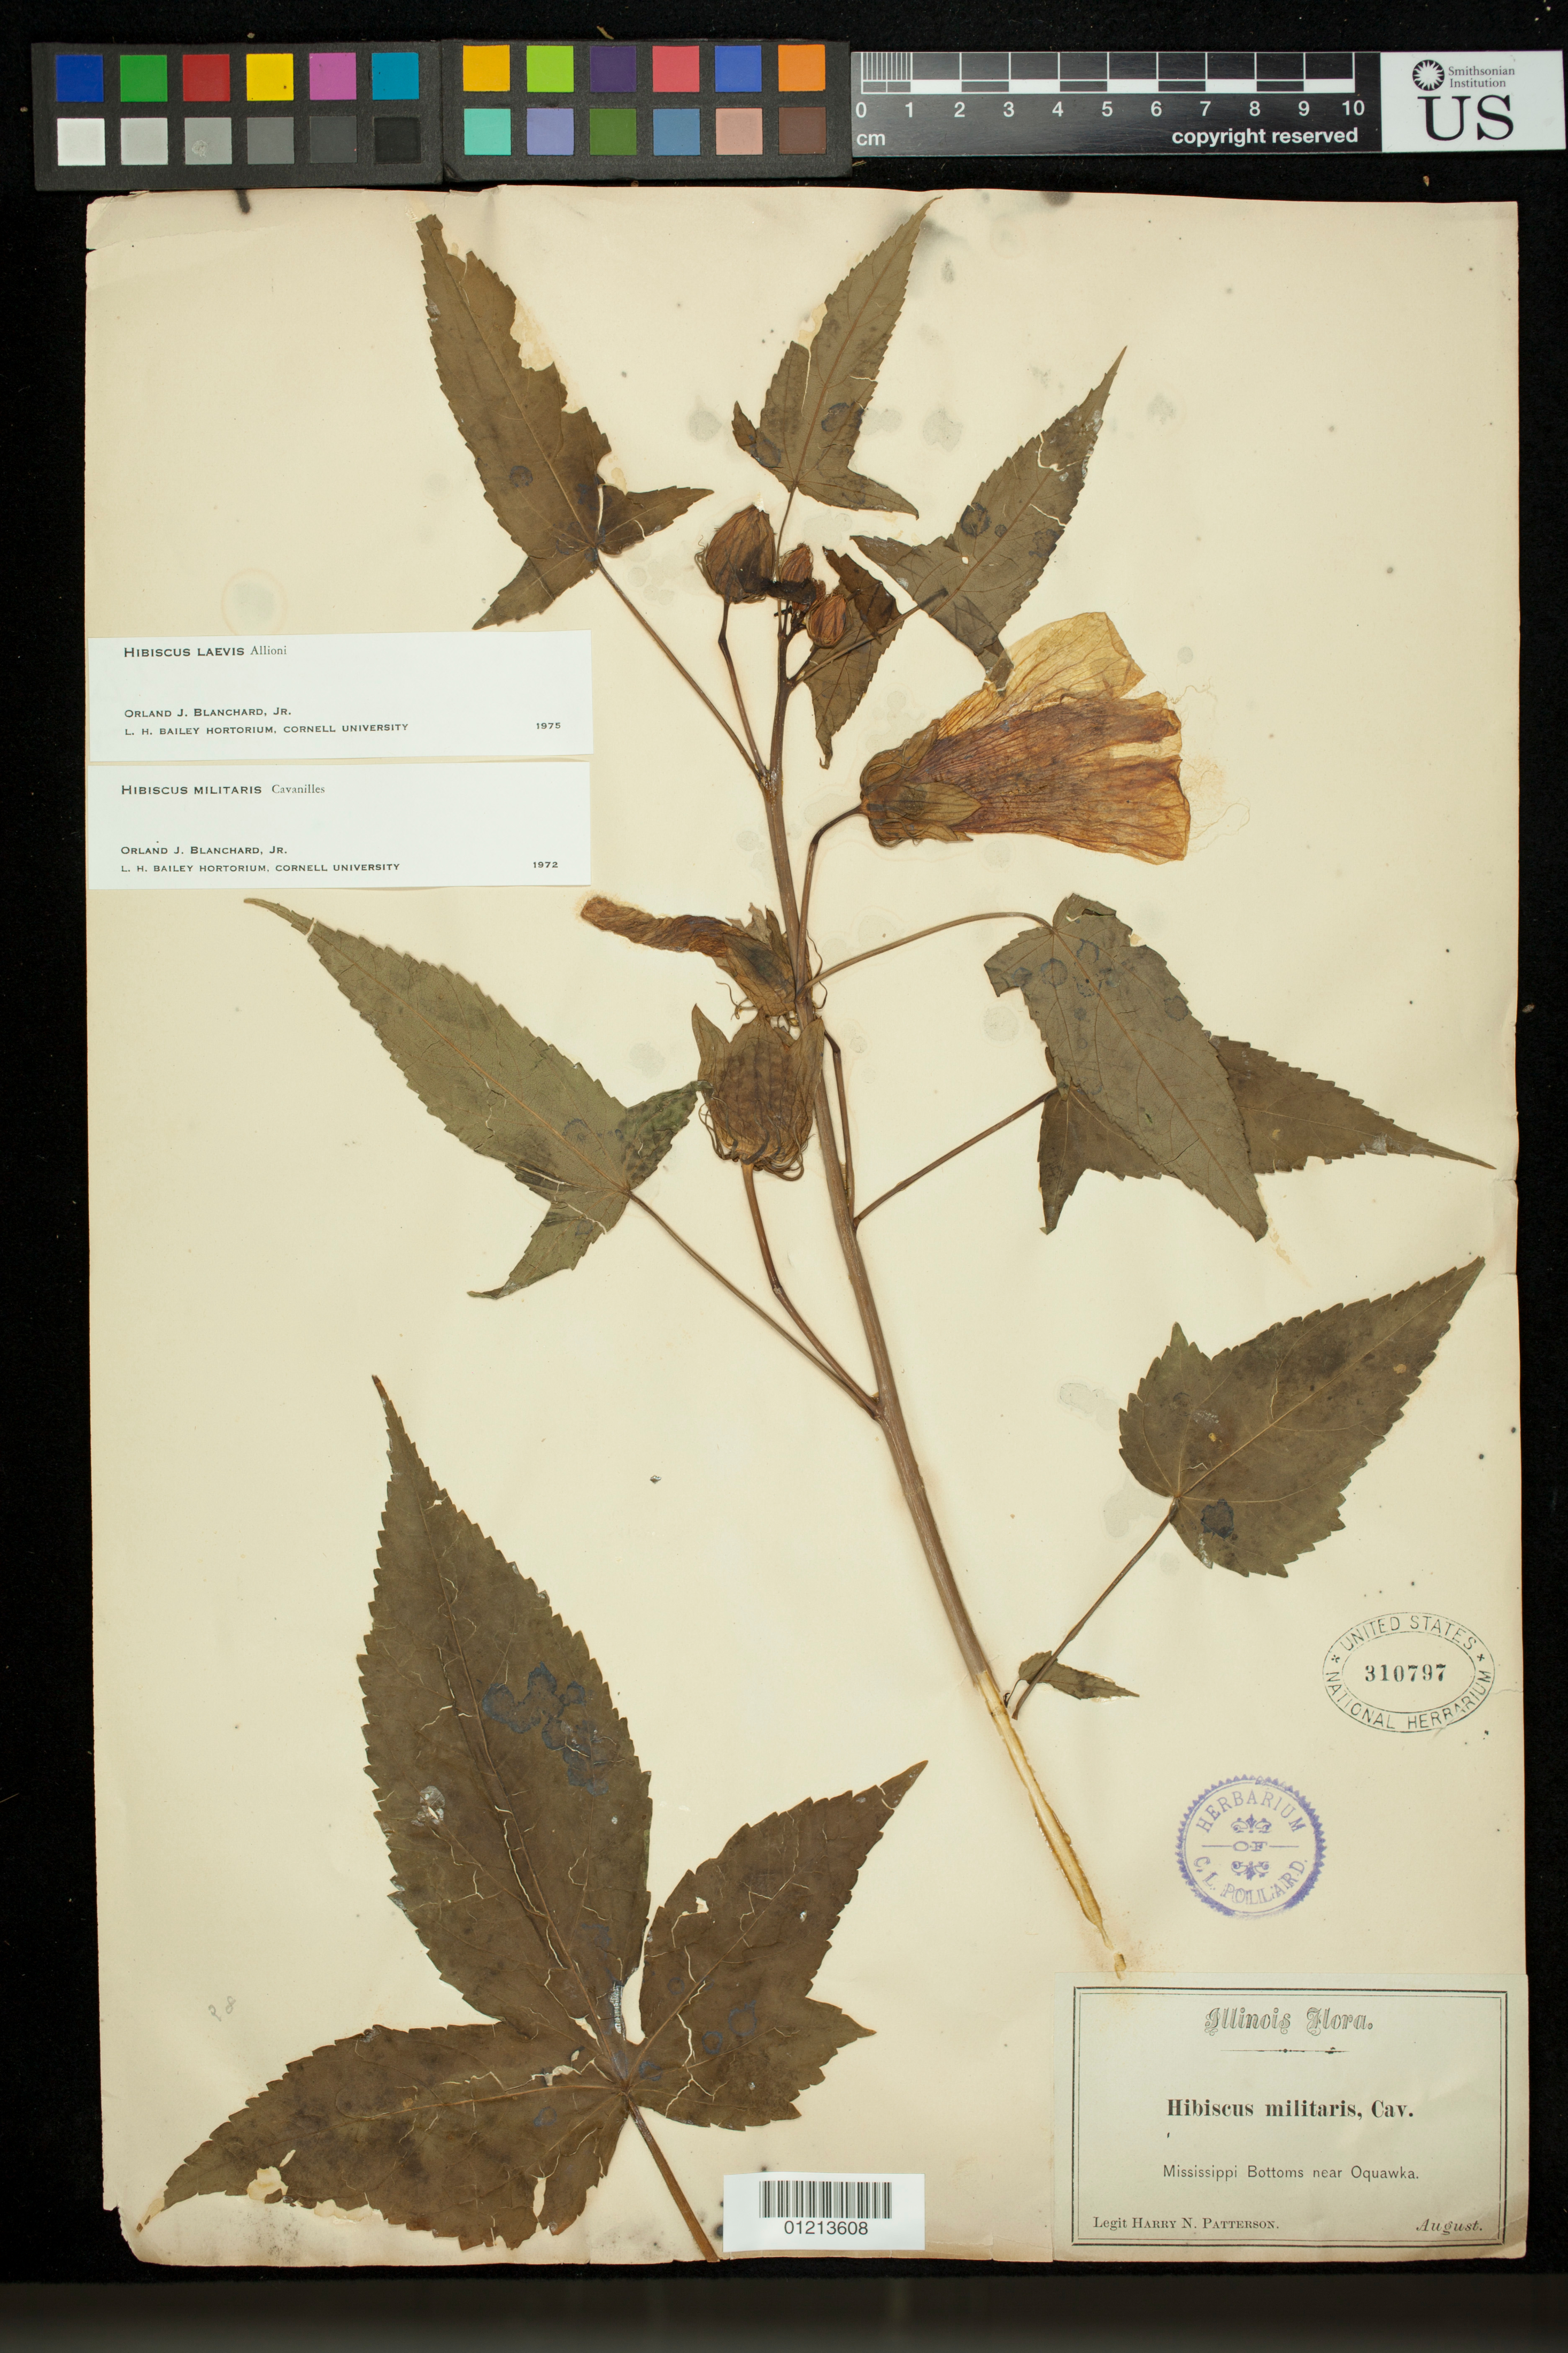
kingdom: Plantae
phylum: Tracheophyta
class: Magnoliopsida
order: Malvales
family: Malvaceae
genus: Hibiscus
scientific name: Hibiscus laevis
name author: All.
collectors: H. N. Patterson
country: United States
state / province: Illinois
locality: Mississippi Bottoms near Oquawka.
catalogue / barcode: US 310797